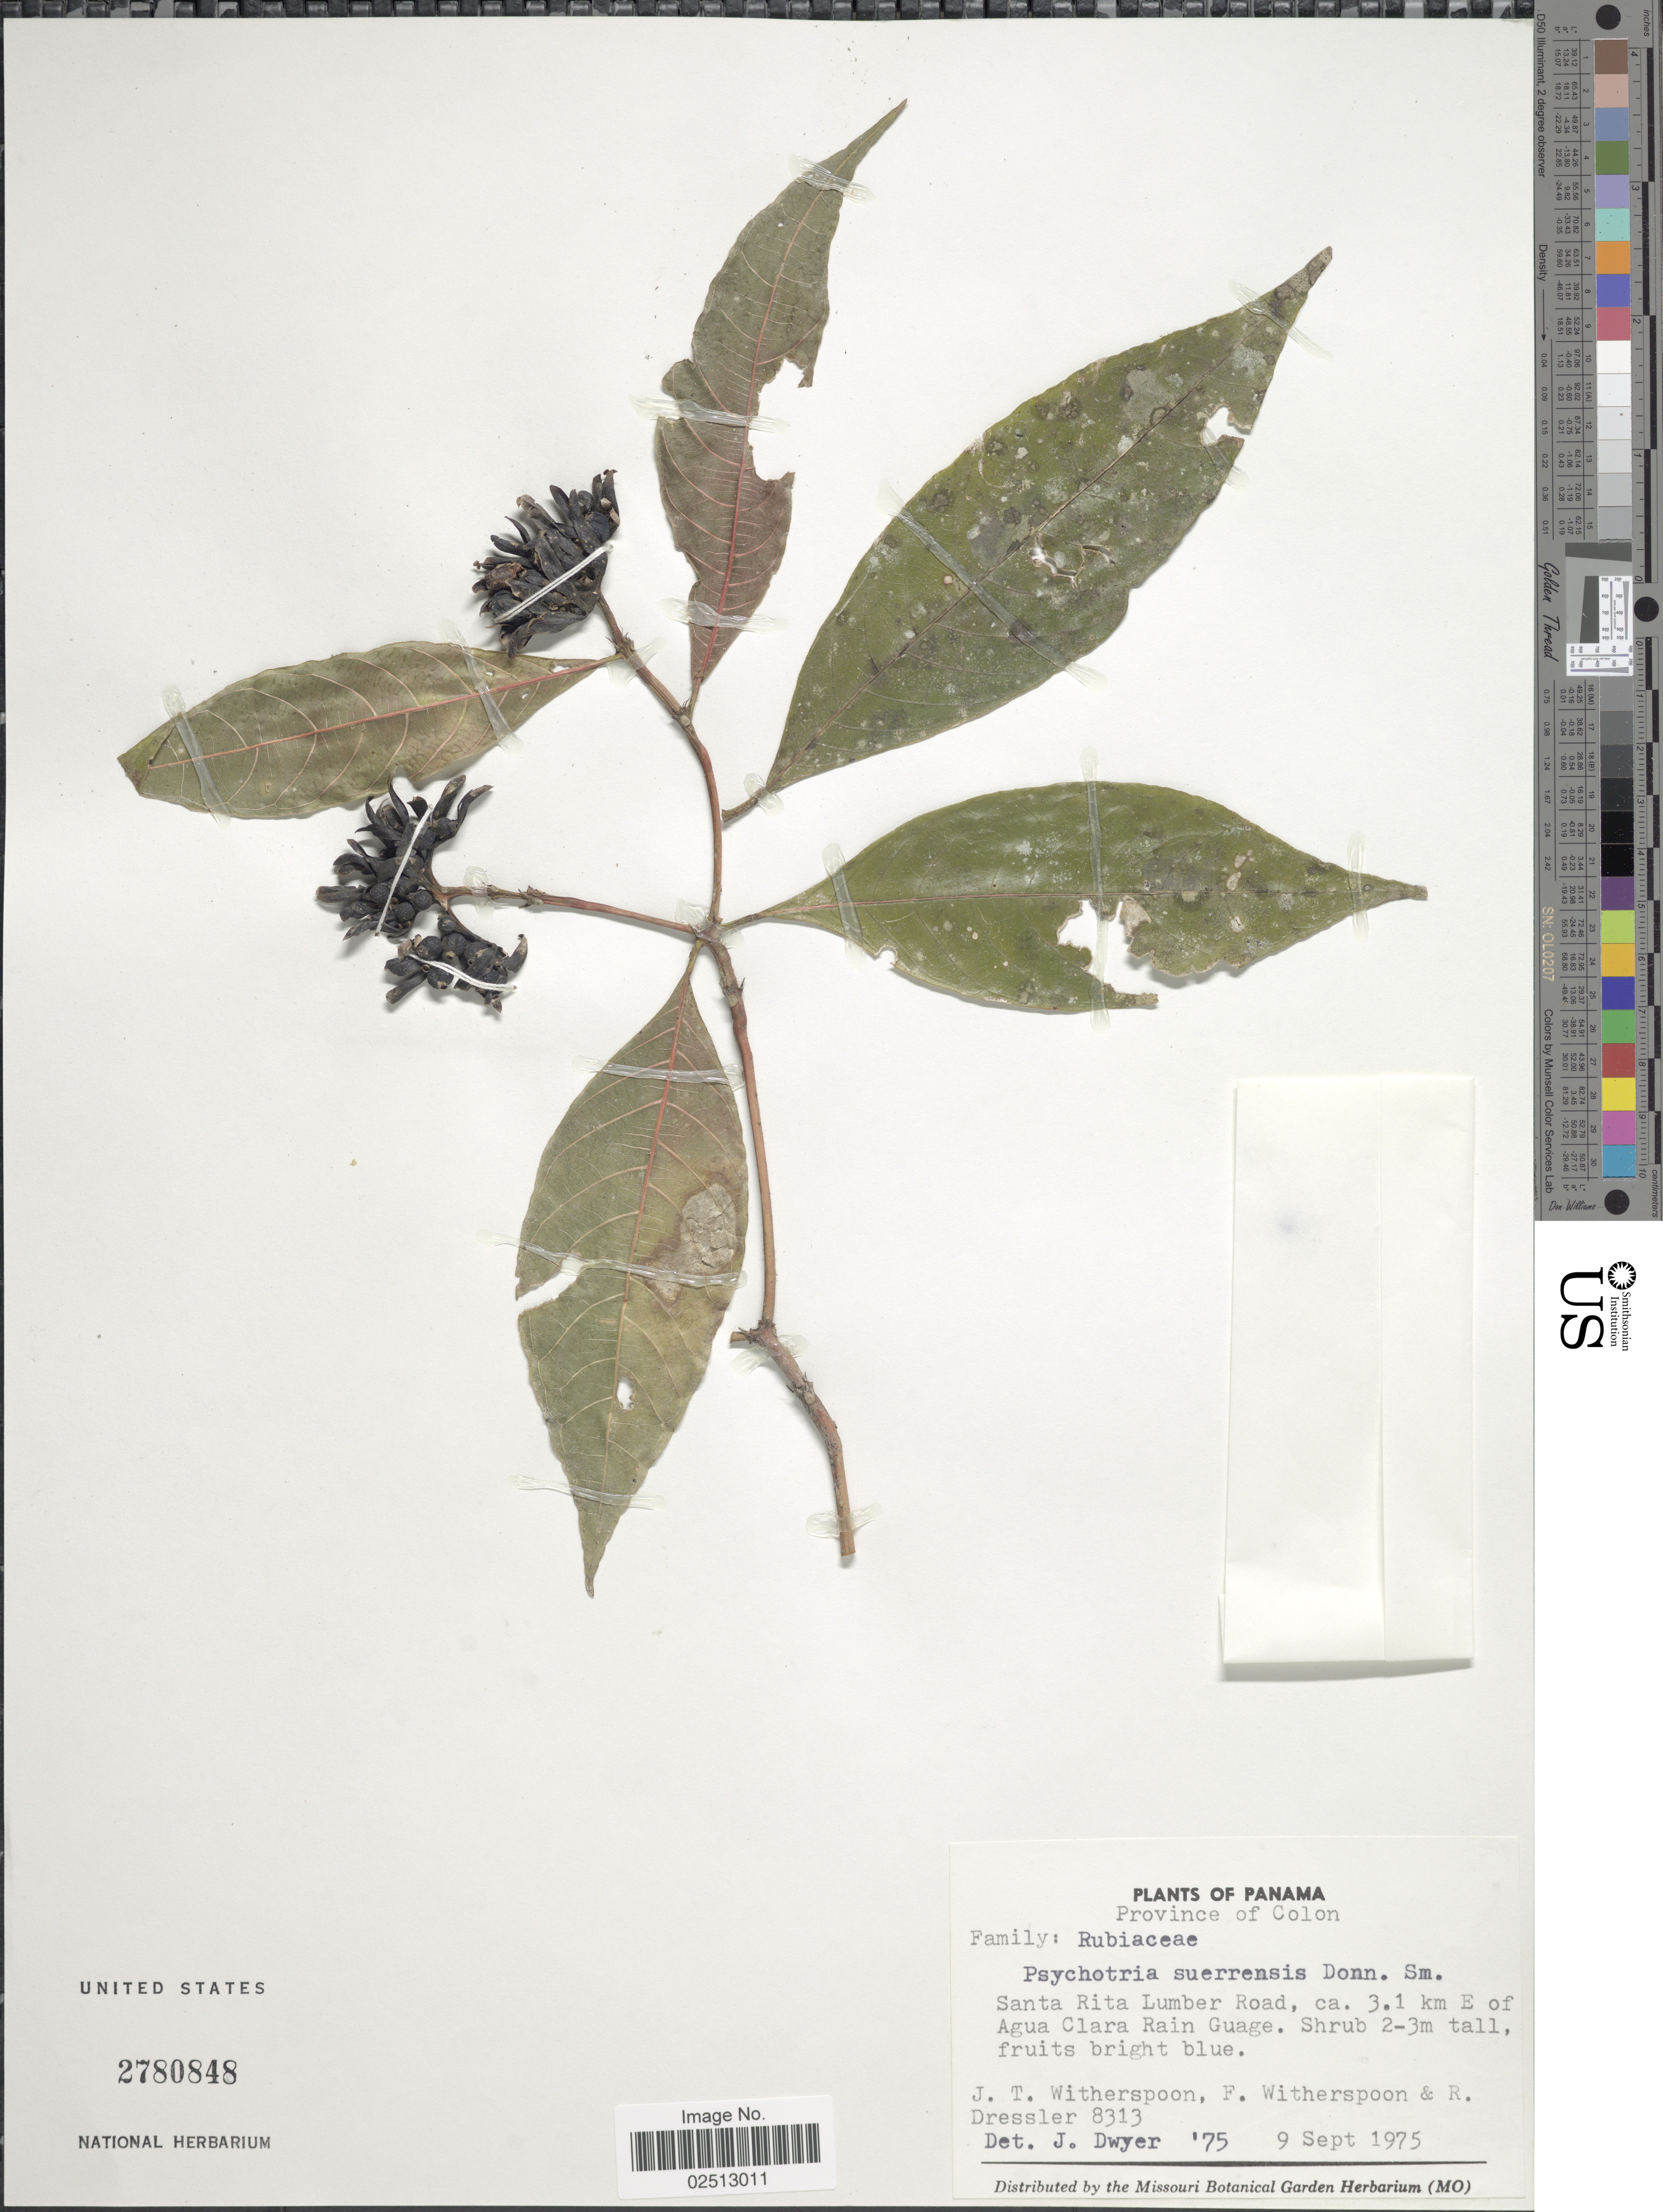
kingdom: Plantae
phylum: Tracheophyta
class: Magnoliopsida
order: Gentianales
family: Rubiaceae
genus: Psychotria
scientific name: Psychotria suerrensis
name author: Donn. Sm.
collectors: J. Witherspoon, F. Witherspoon & R. Dressler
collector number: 8313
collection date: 1975-09-09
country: Panama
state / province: Colón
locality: Province of Colon. Santa Rita Lumber Road, ca. 3.1 km E of Agua Clara Rain Guage.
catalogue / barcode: US 2780848